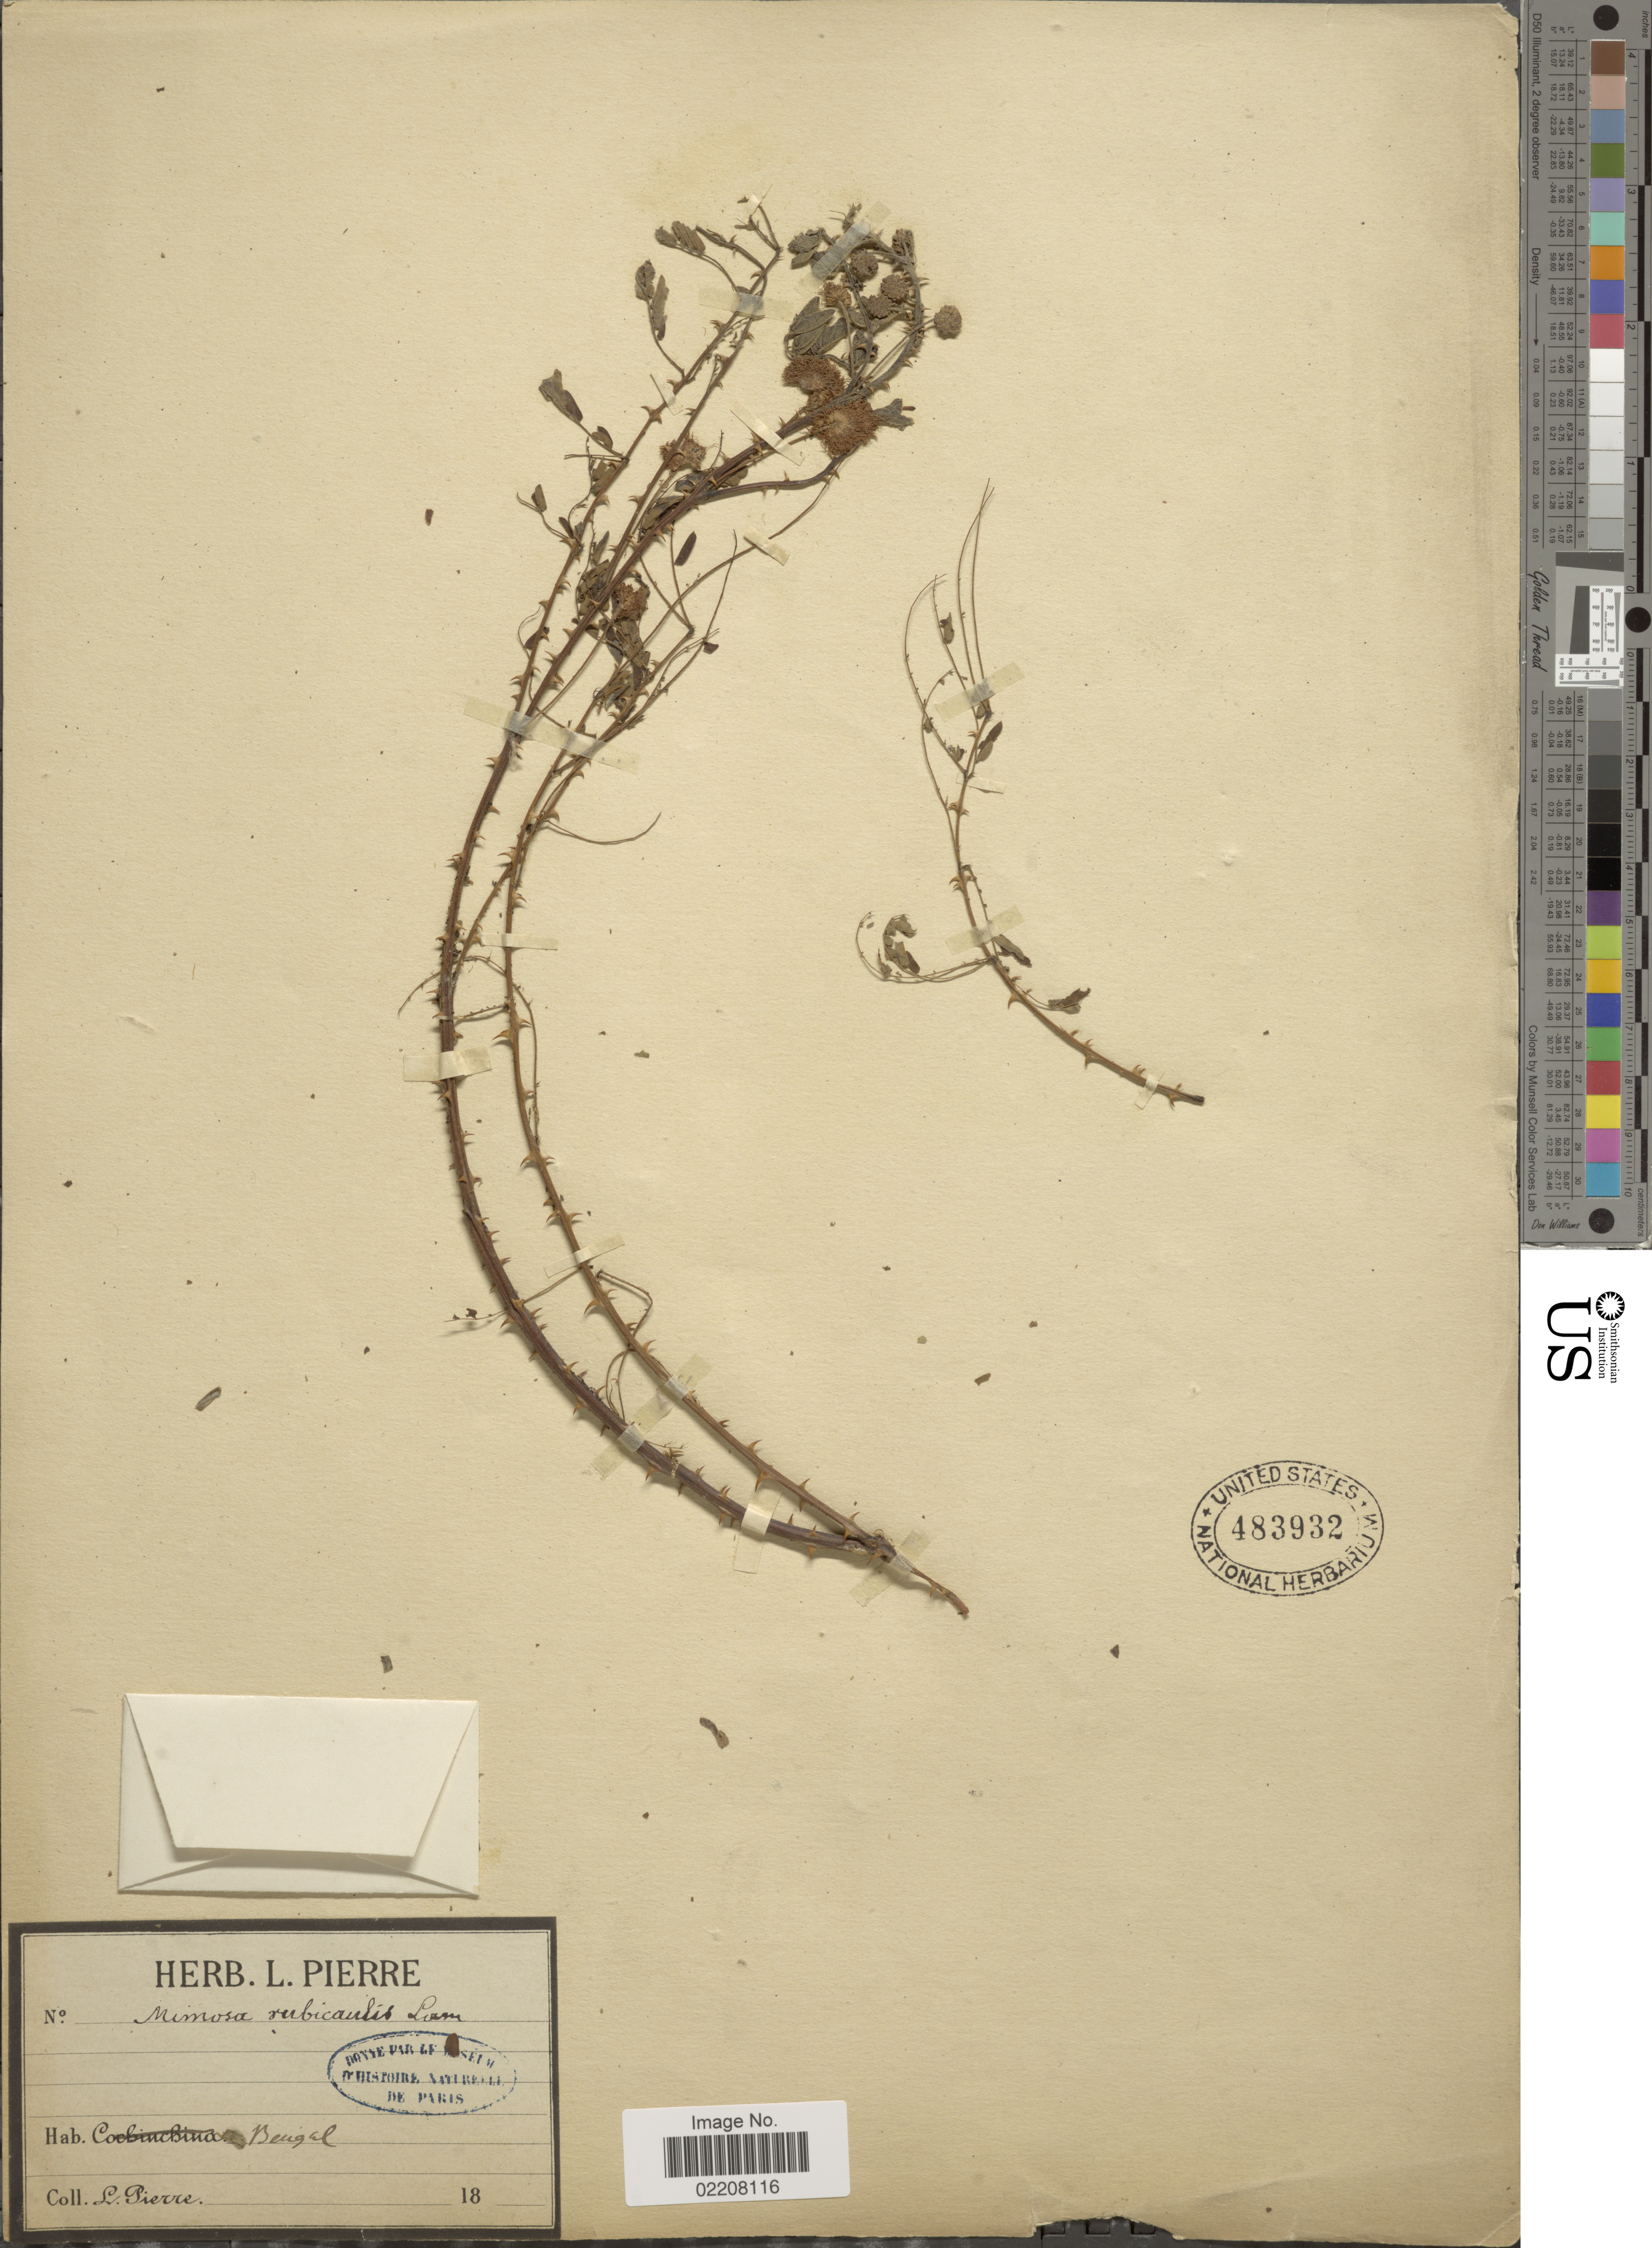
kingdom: Plantae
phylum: Tracheophyta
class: Magnoliopsida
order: Fabales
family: Fabaceae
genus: Mimosa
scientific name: Mimosa rubicaulis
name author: Lam.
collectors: L. Pierre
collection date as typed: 18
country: India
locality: Bengal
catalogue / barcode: US 483932